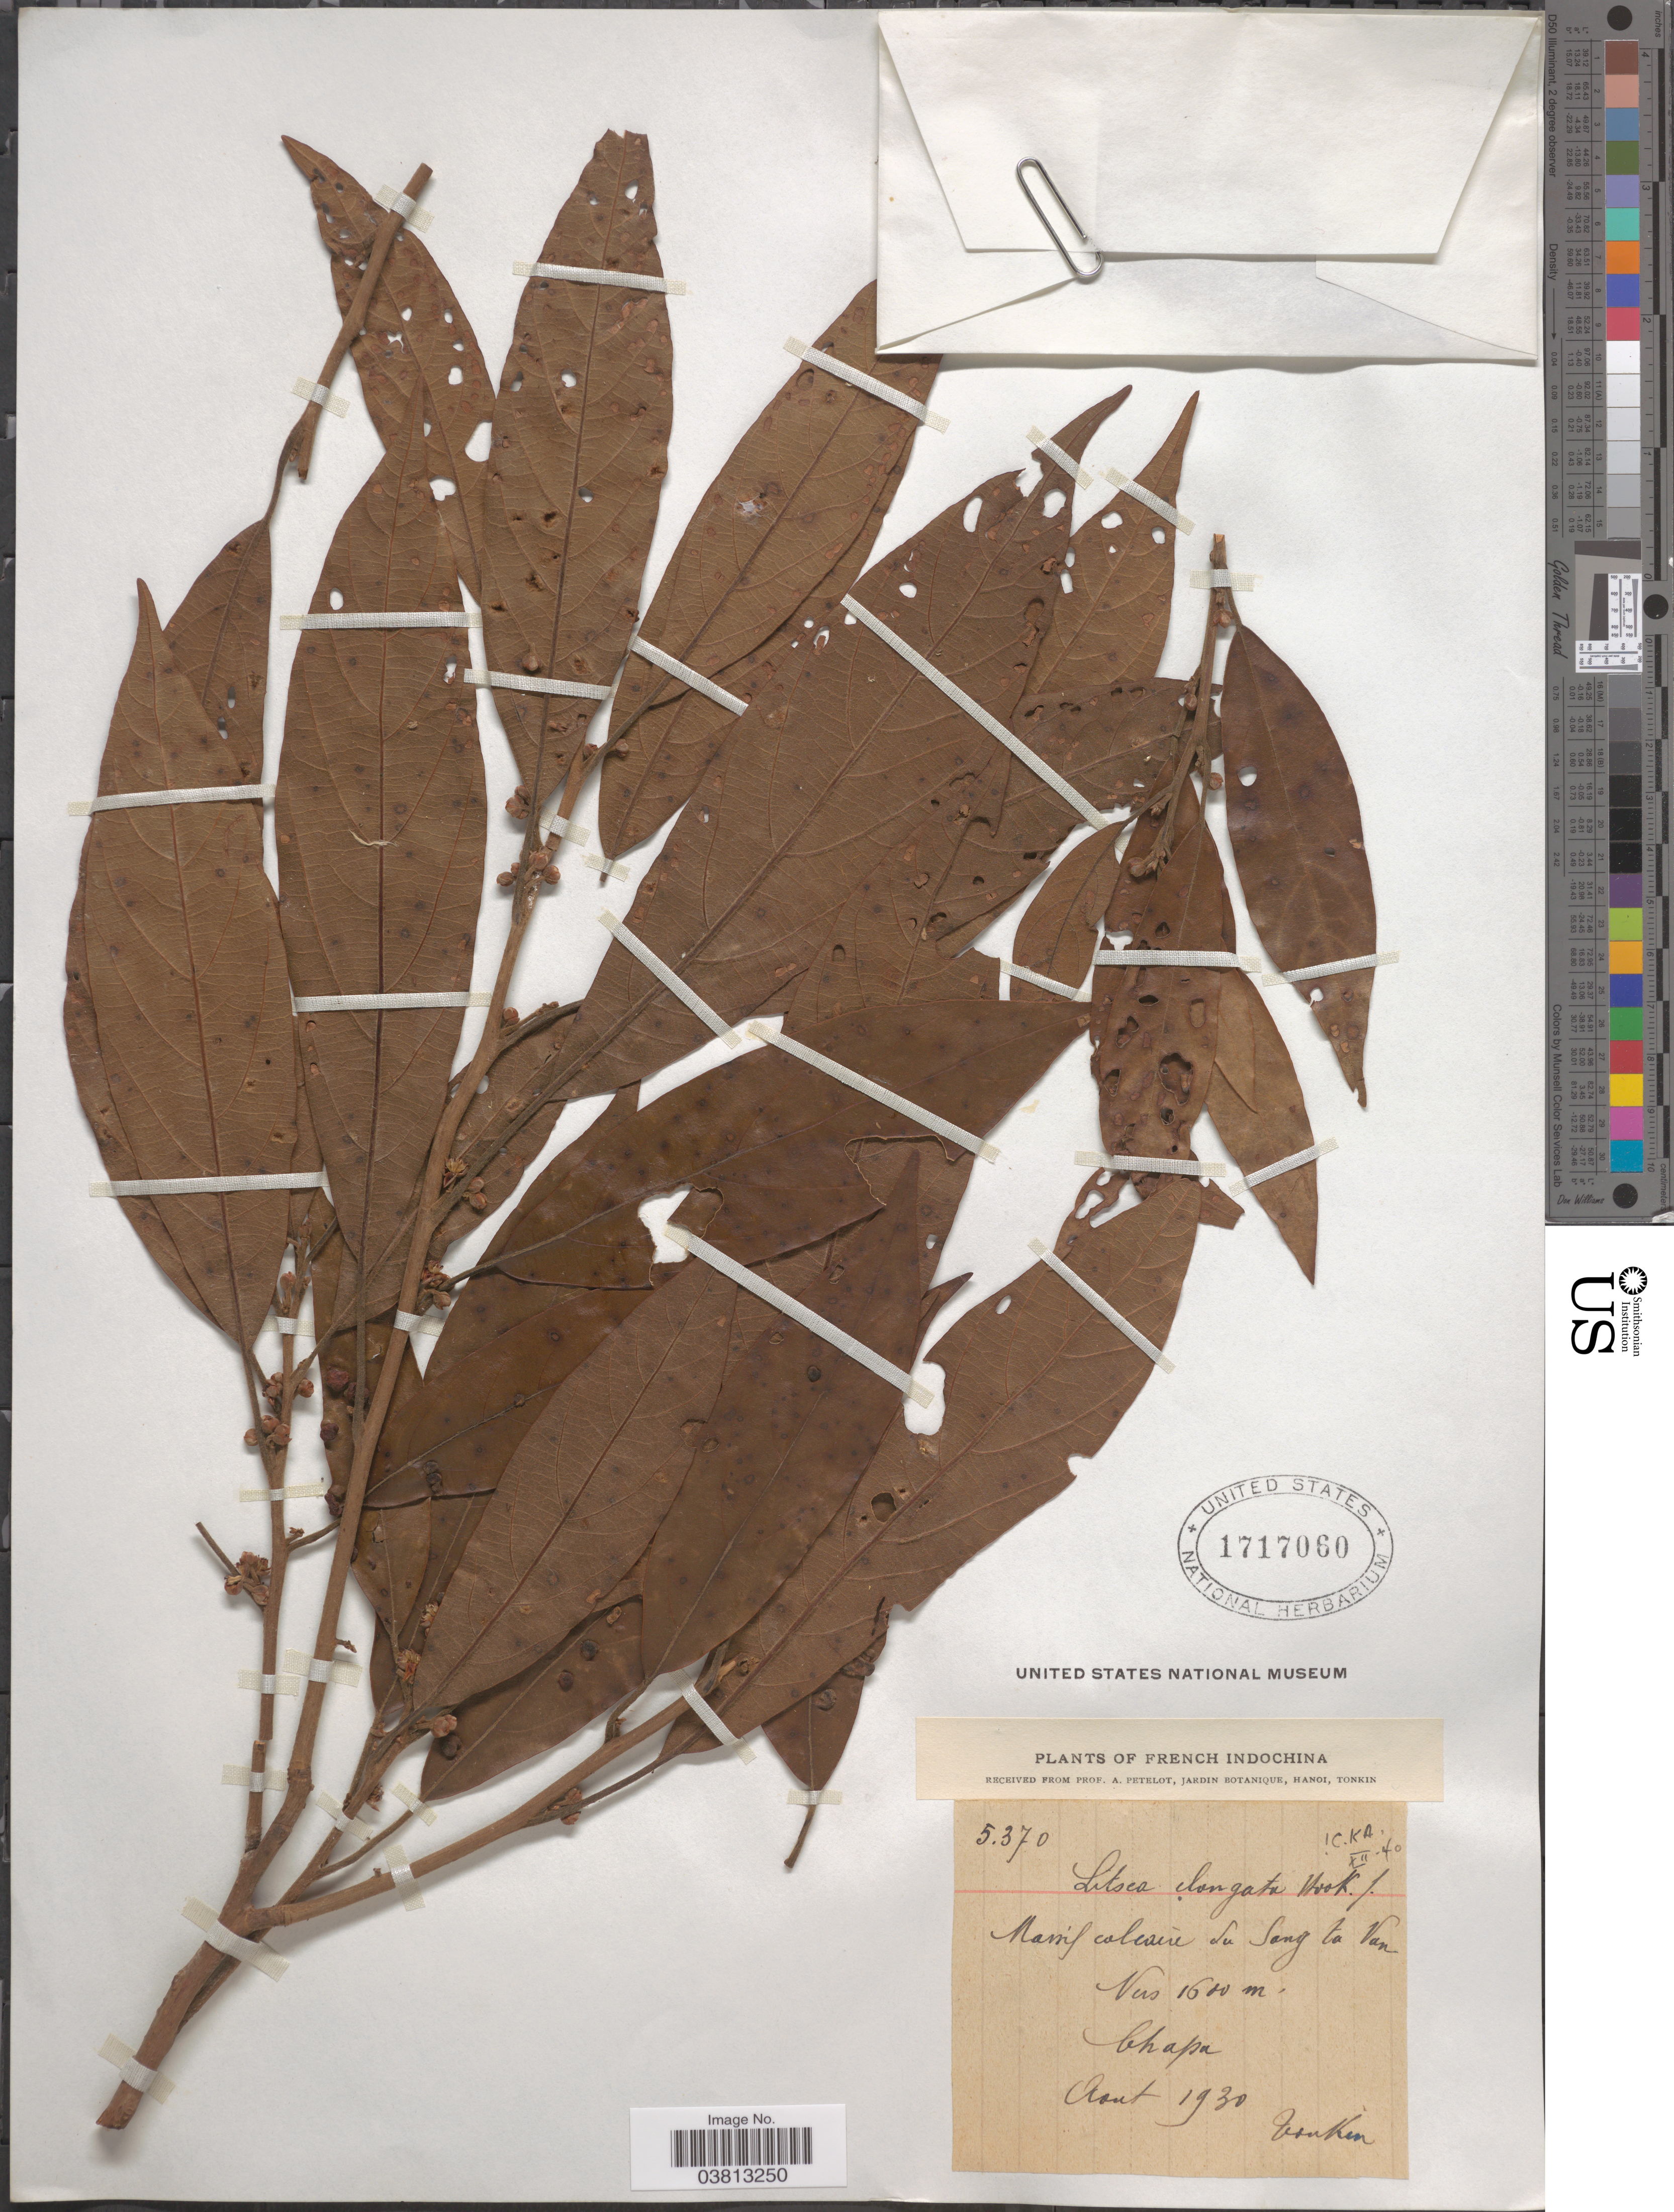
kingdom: Plantae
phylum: Tracheophyta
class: Magnoliopsida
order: Laurales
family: Lauraceae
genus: Litsea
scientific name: Litsea elongata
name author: (Nees) Hook. f.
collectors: P. A. Pételot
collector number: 5370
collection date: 1930-08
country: Vietnam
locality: French Indochina. Massif calcaire du Sang ta Van. [interpreted] Chapa.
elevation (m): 1600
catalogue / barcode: US 1717060